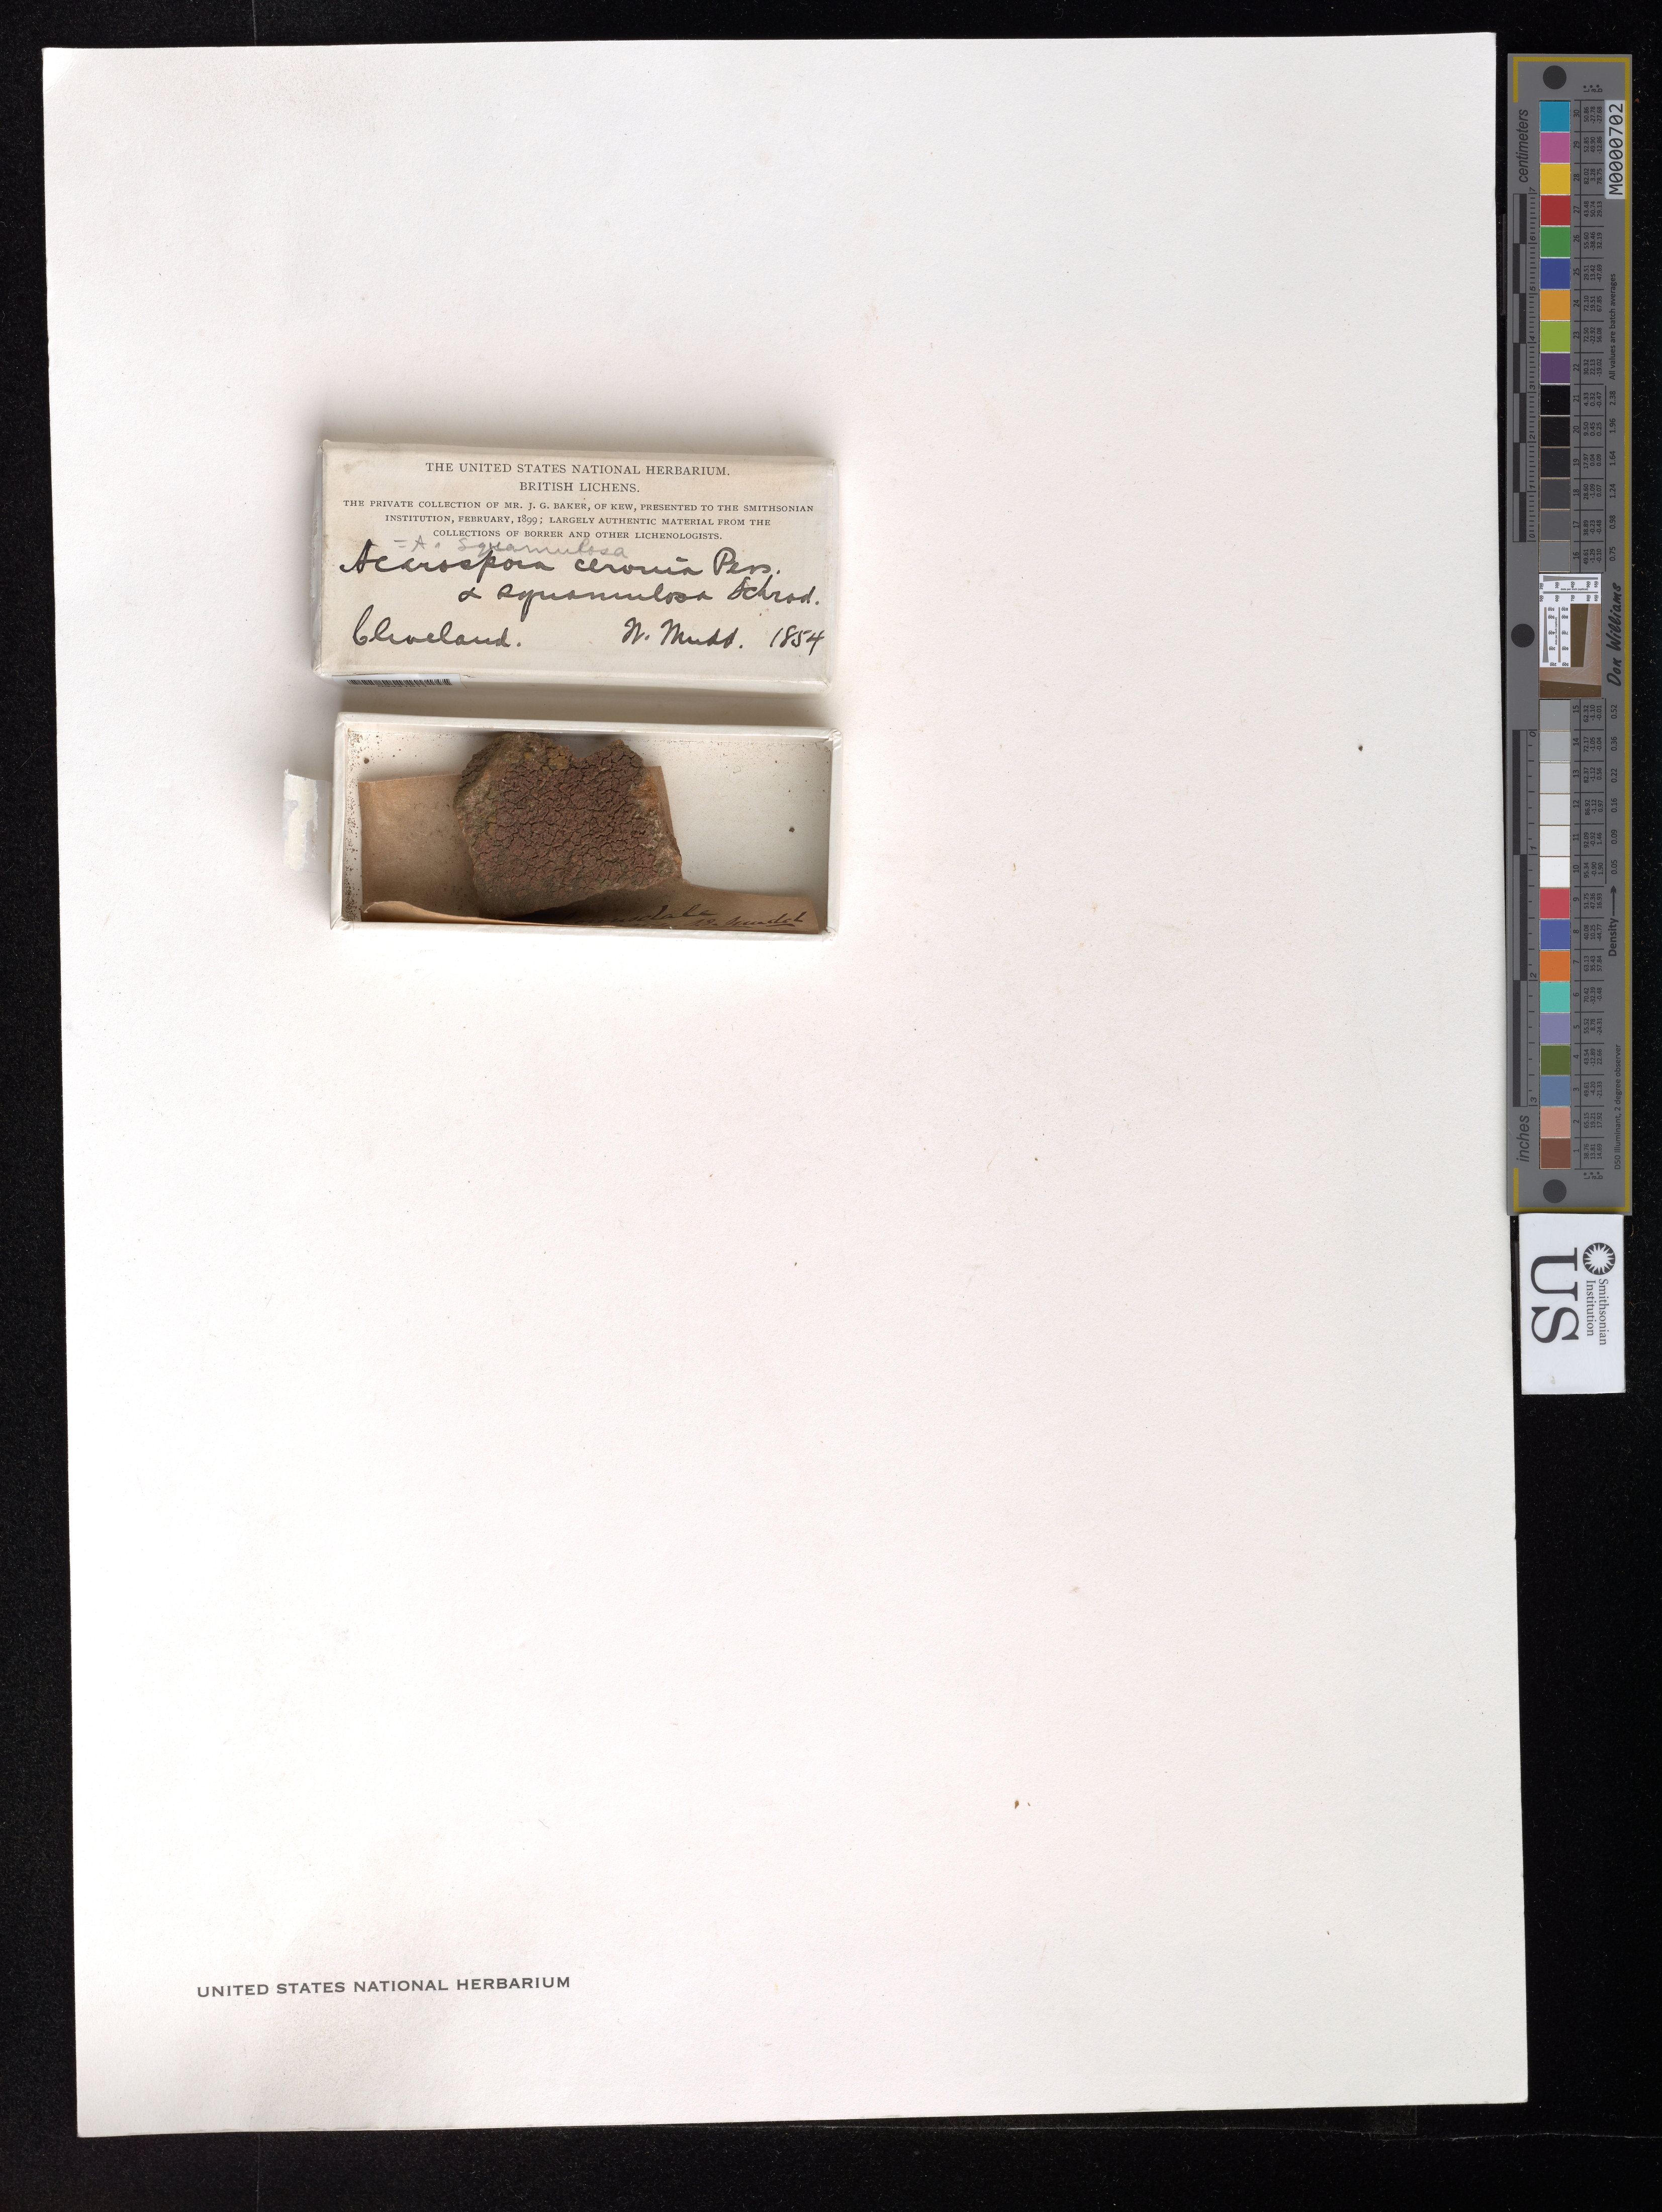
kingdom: Fungi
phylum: Ascomycota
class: Lecanoromycetes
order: Acarosporales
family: Acarosporaceae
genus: Acarospora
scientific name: Acarospora cervina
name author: (Ach.) A. Massal.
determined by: Lichen Identifications Updating Project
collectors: W. Mudd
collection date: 1854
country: United Kingdom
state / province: England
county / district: Middlesbrough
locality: Cleveland.